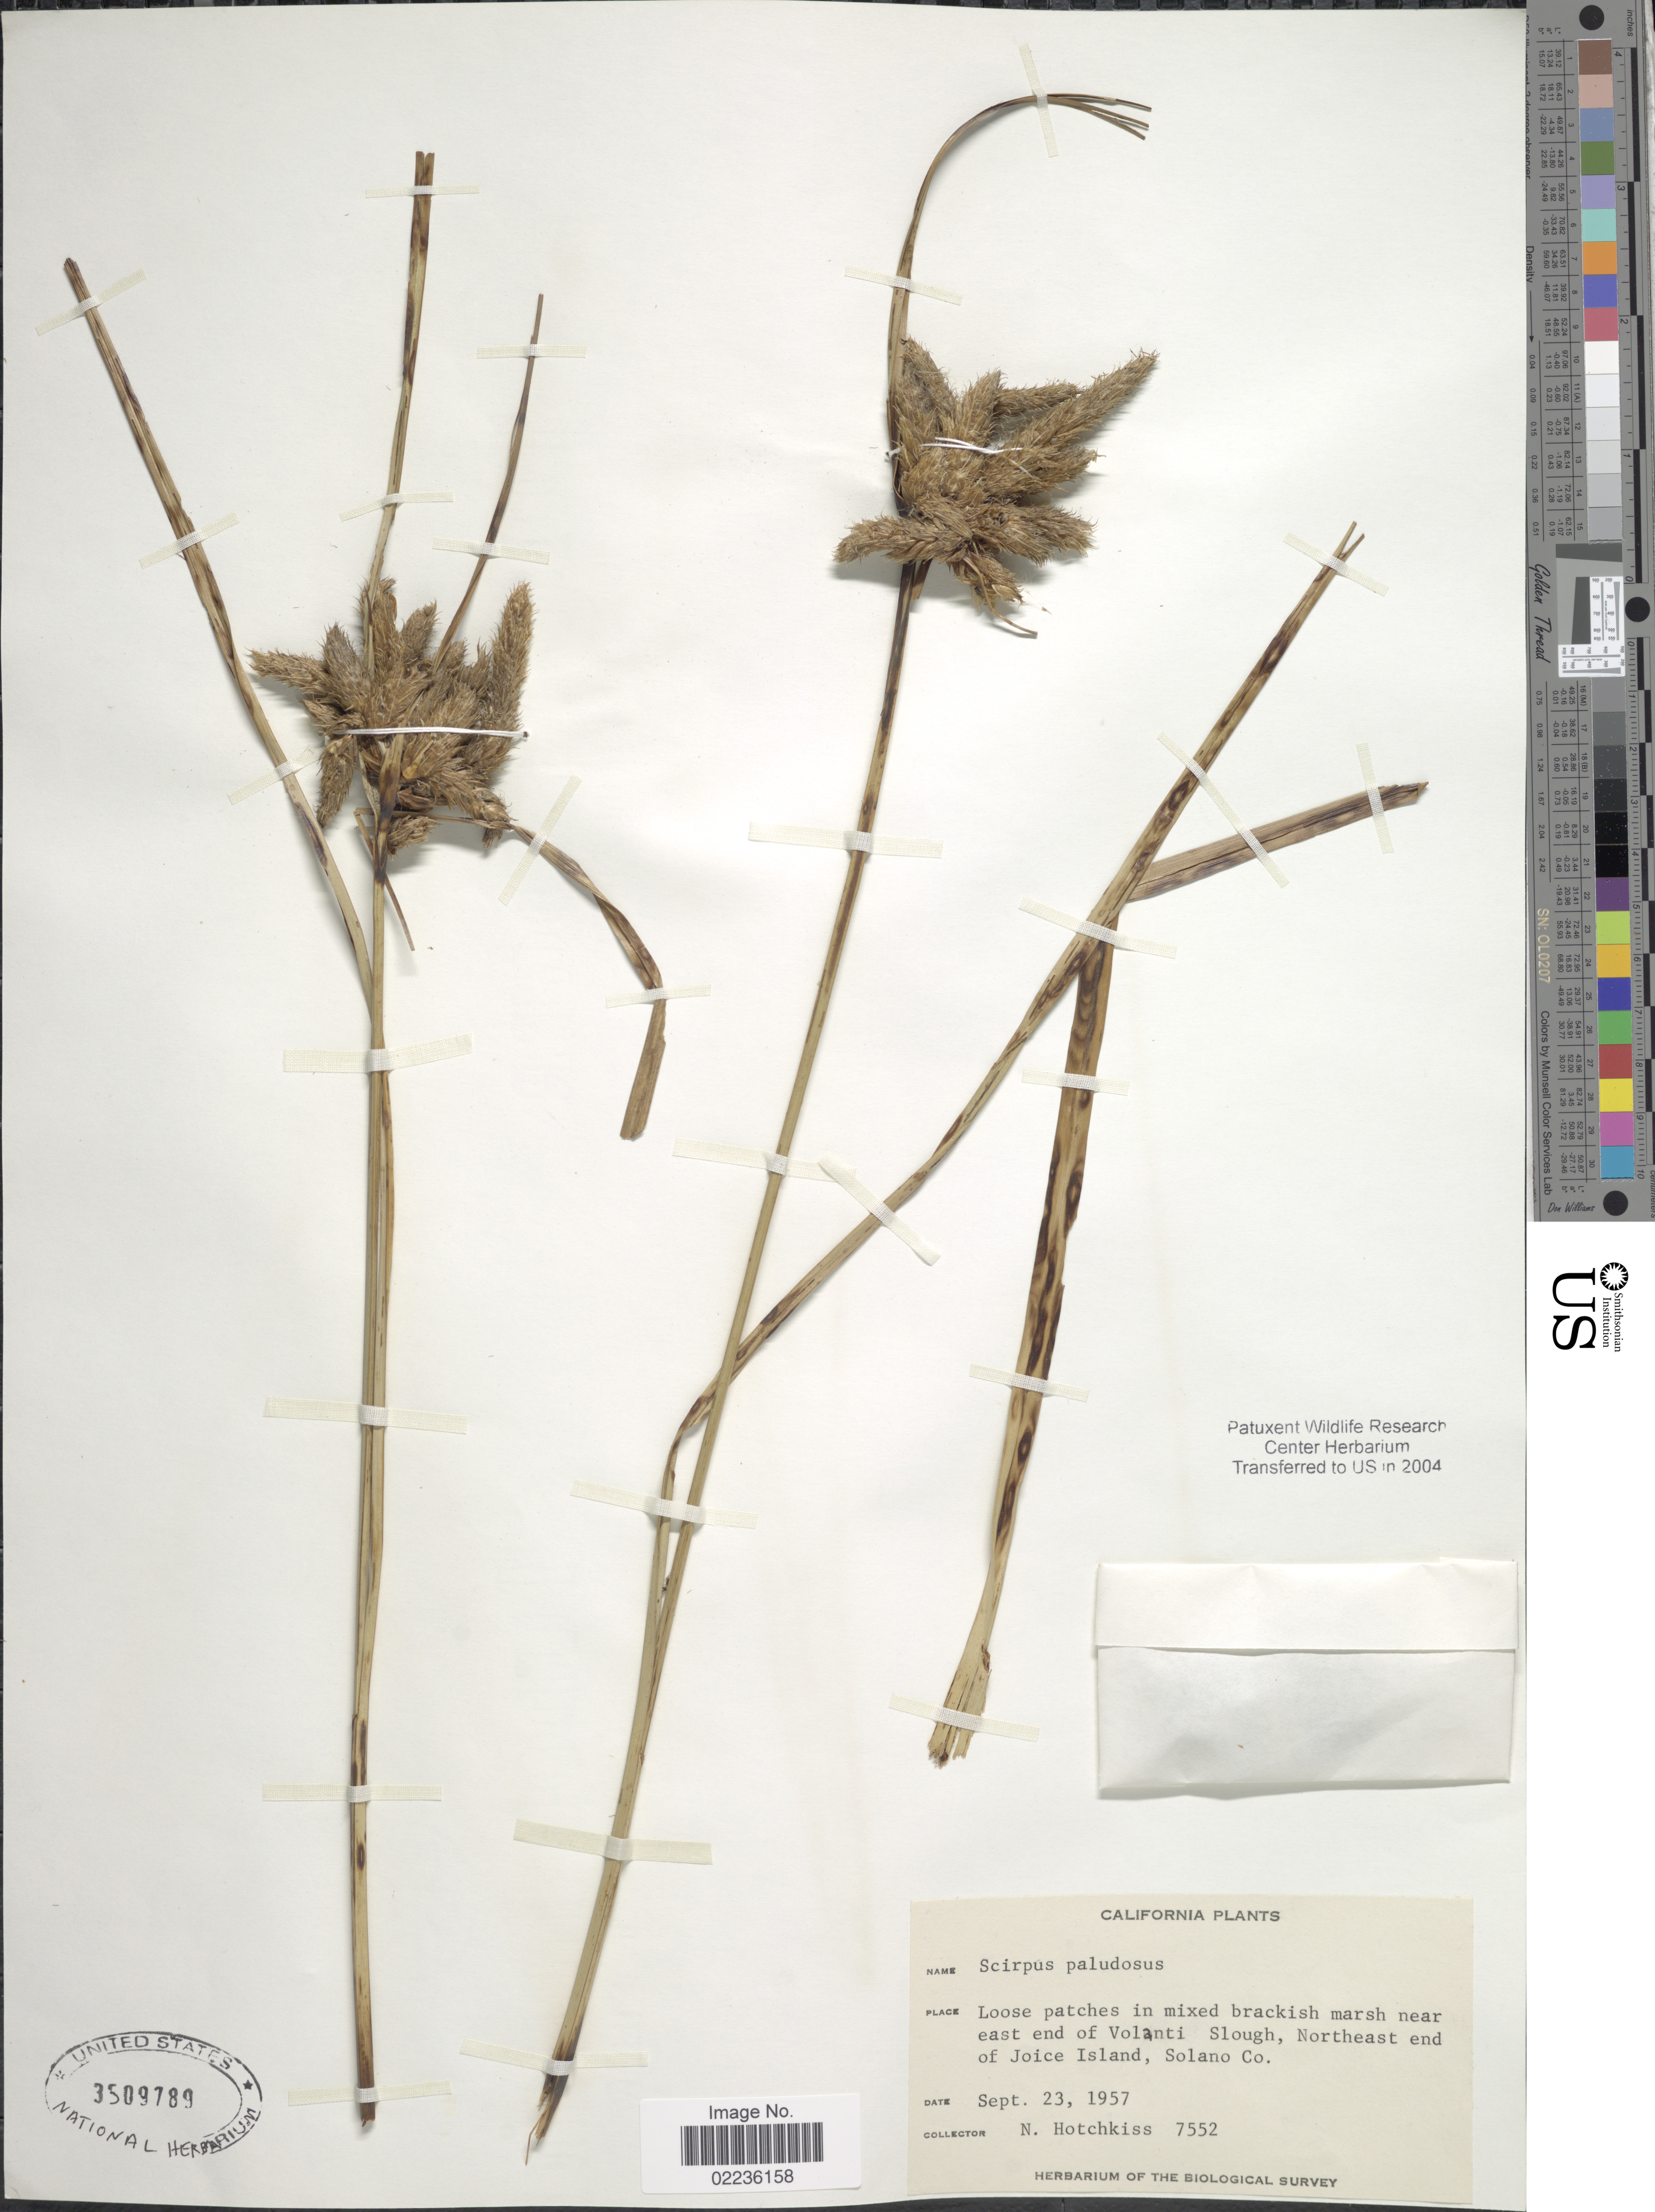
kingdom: Plantae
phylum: Tracheophyta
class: Liliopsida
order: Poales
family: Cyperaceae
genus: Bolboschoenus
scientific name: Bolboschoenus maritimus subsp. paludosus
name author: (A. Nelson) T. Koyama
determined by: Strong, M. T., (US), Smithsonian Institution - National Museum of Natural History (UNITED STATES)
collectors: N. Hotchkiss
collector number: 7552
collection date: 1957-09-23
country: United States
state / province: California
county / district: Solano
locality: Loose patches in mixed brackish marsh near east end of Volanti Slough, Northeast end of Joice Island, Solano Co,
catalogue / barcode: US 3509789